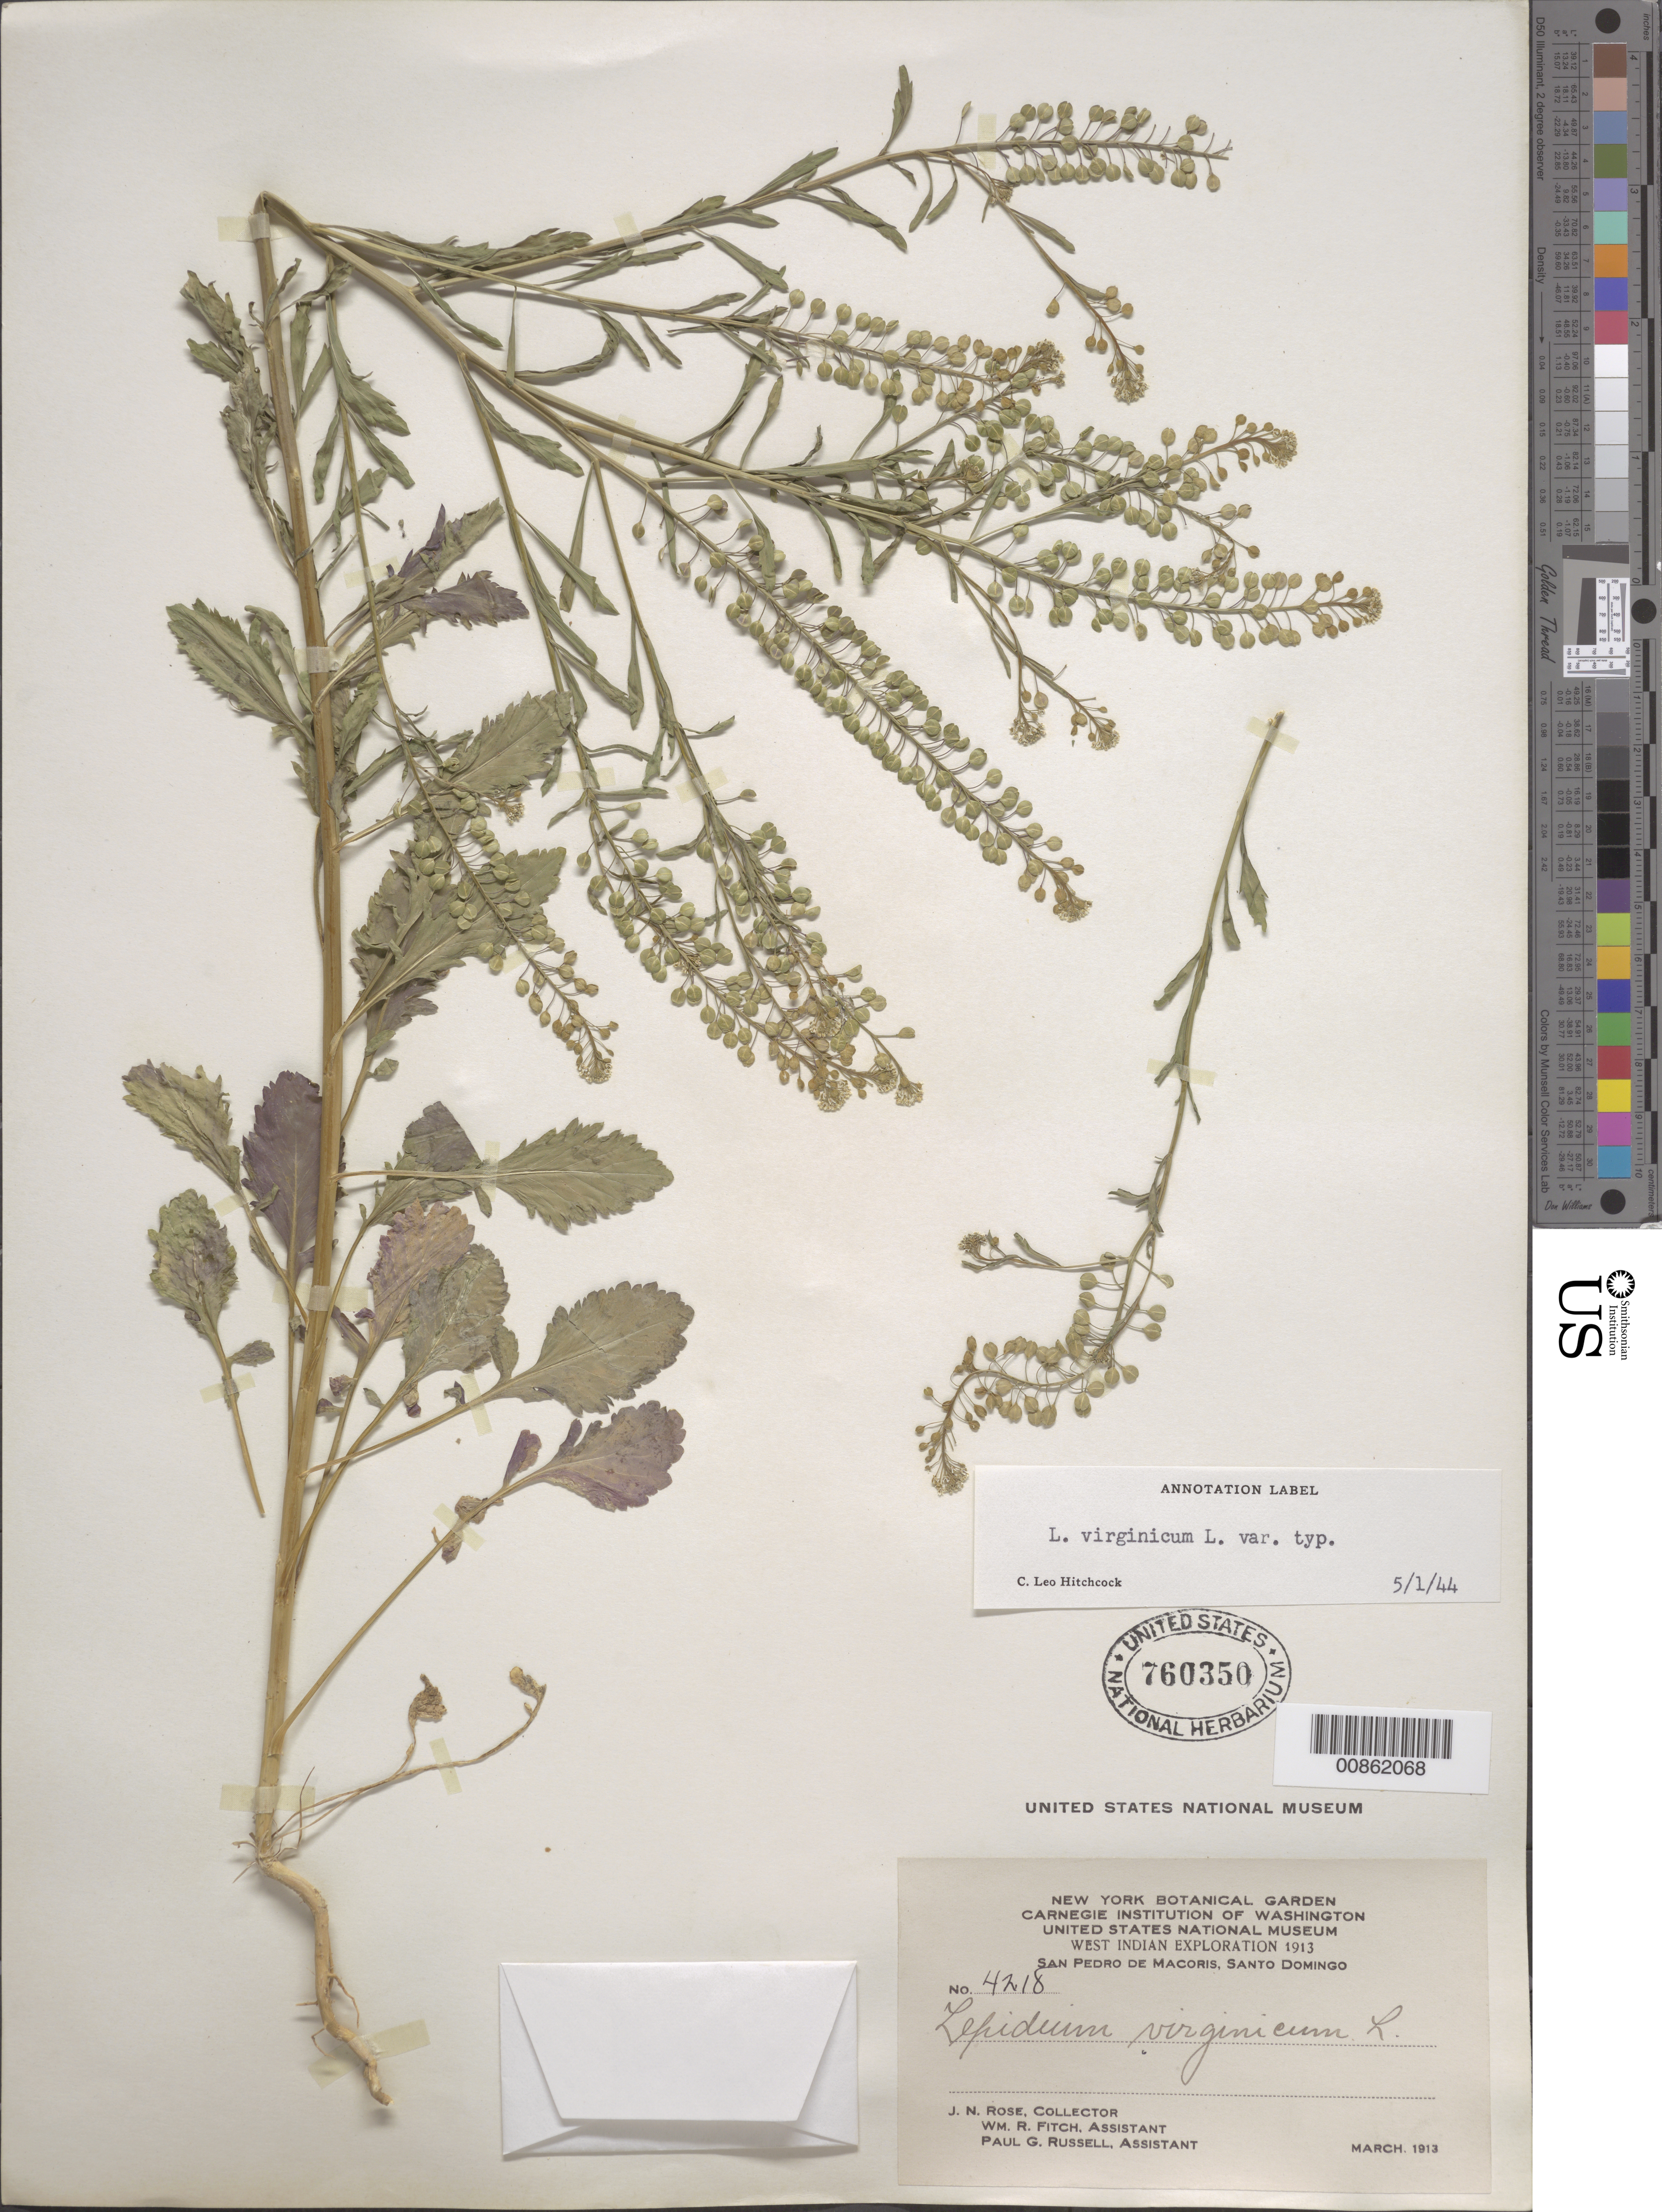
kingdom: Plantae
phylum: Tracheophyta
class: Magnoliopsida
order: Brassicales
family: Brassicaceae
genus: Lepidium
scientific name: Lepidium virginicum var. virginicum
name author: L.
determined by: Hitchcock, C. L.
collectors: J. N. Rose, W. R. Fitch & P. G. Russell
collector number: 4218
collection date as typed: Mar 1913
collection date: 1913-03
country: Dominican Republic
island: Hispaniola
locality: San Pedro de Macoris, Santo Domingo.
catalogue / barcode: US 760350